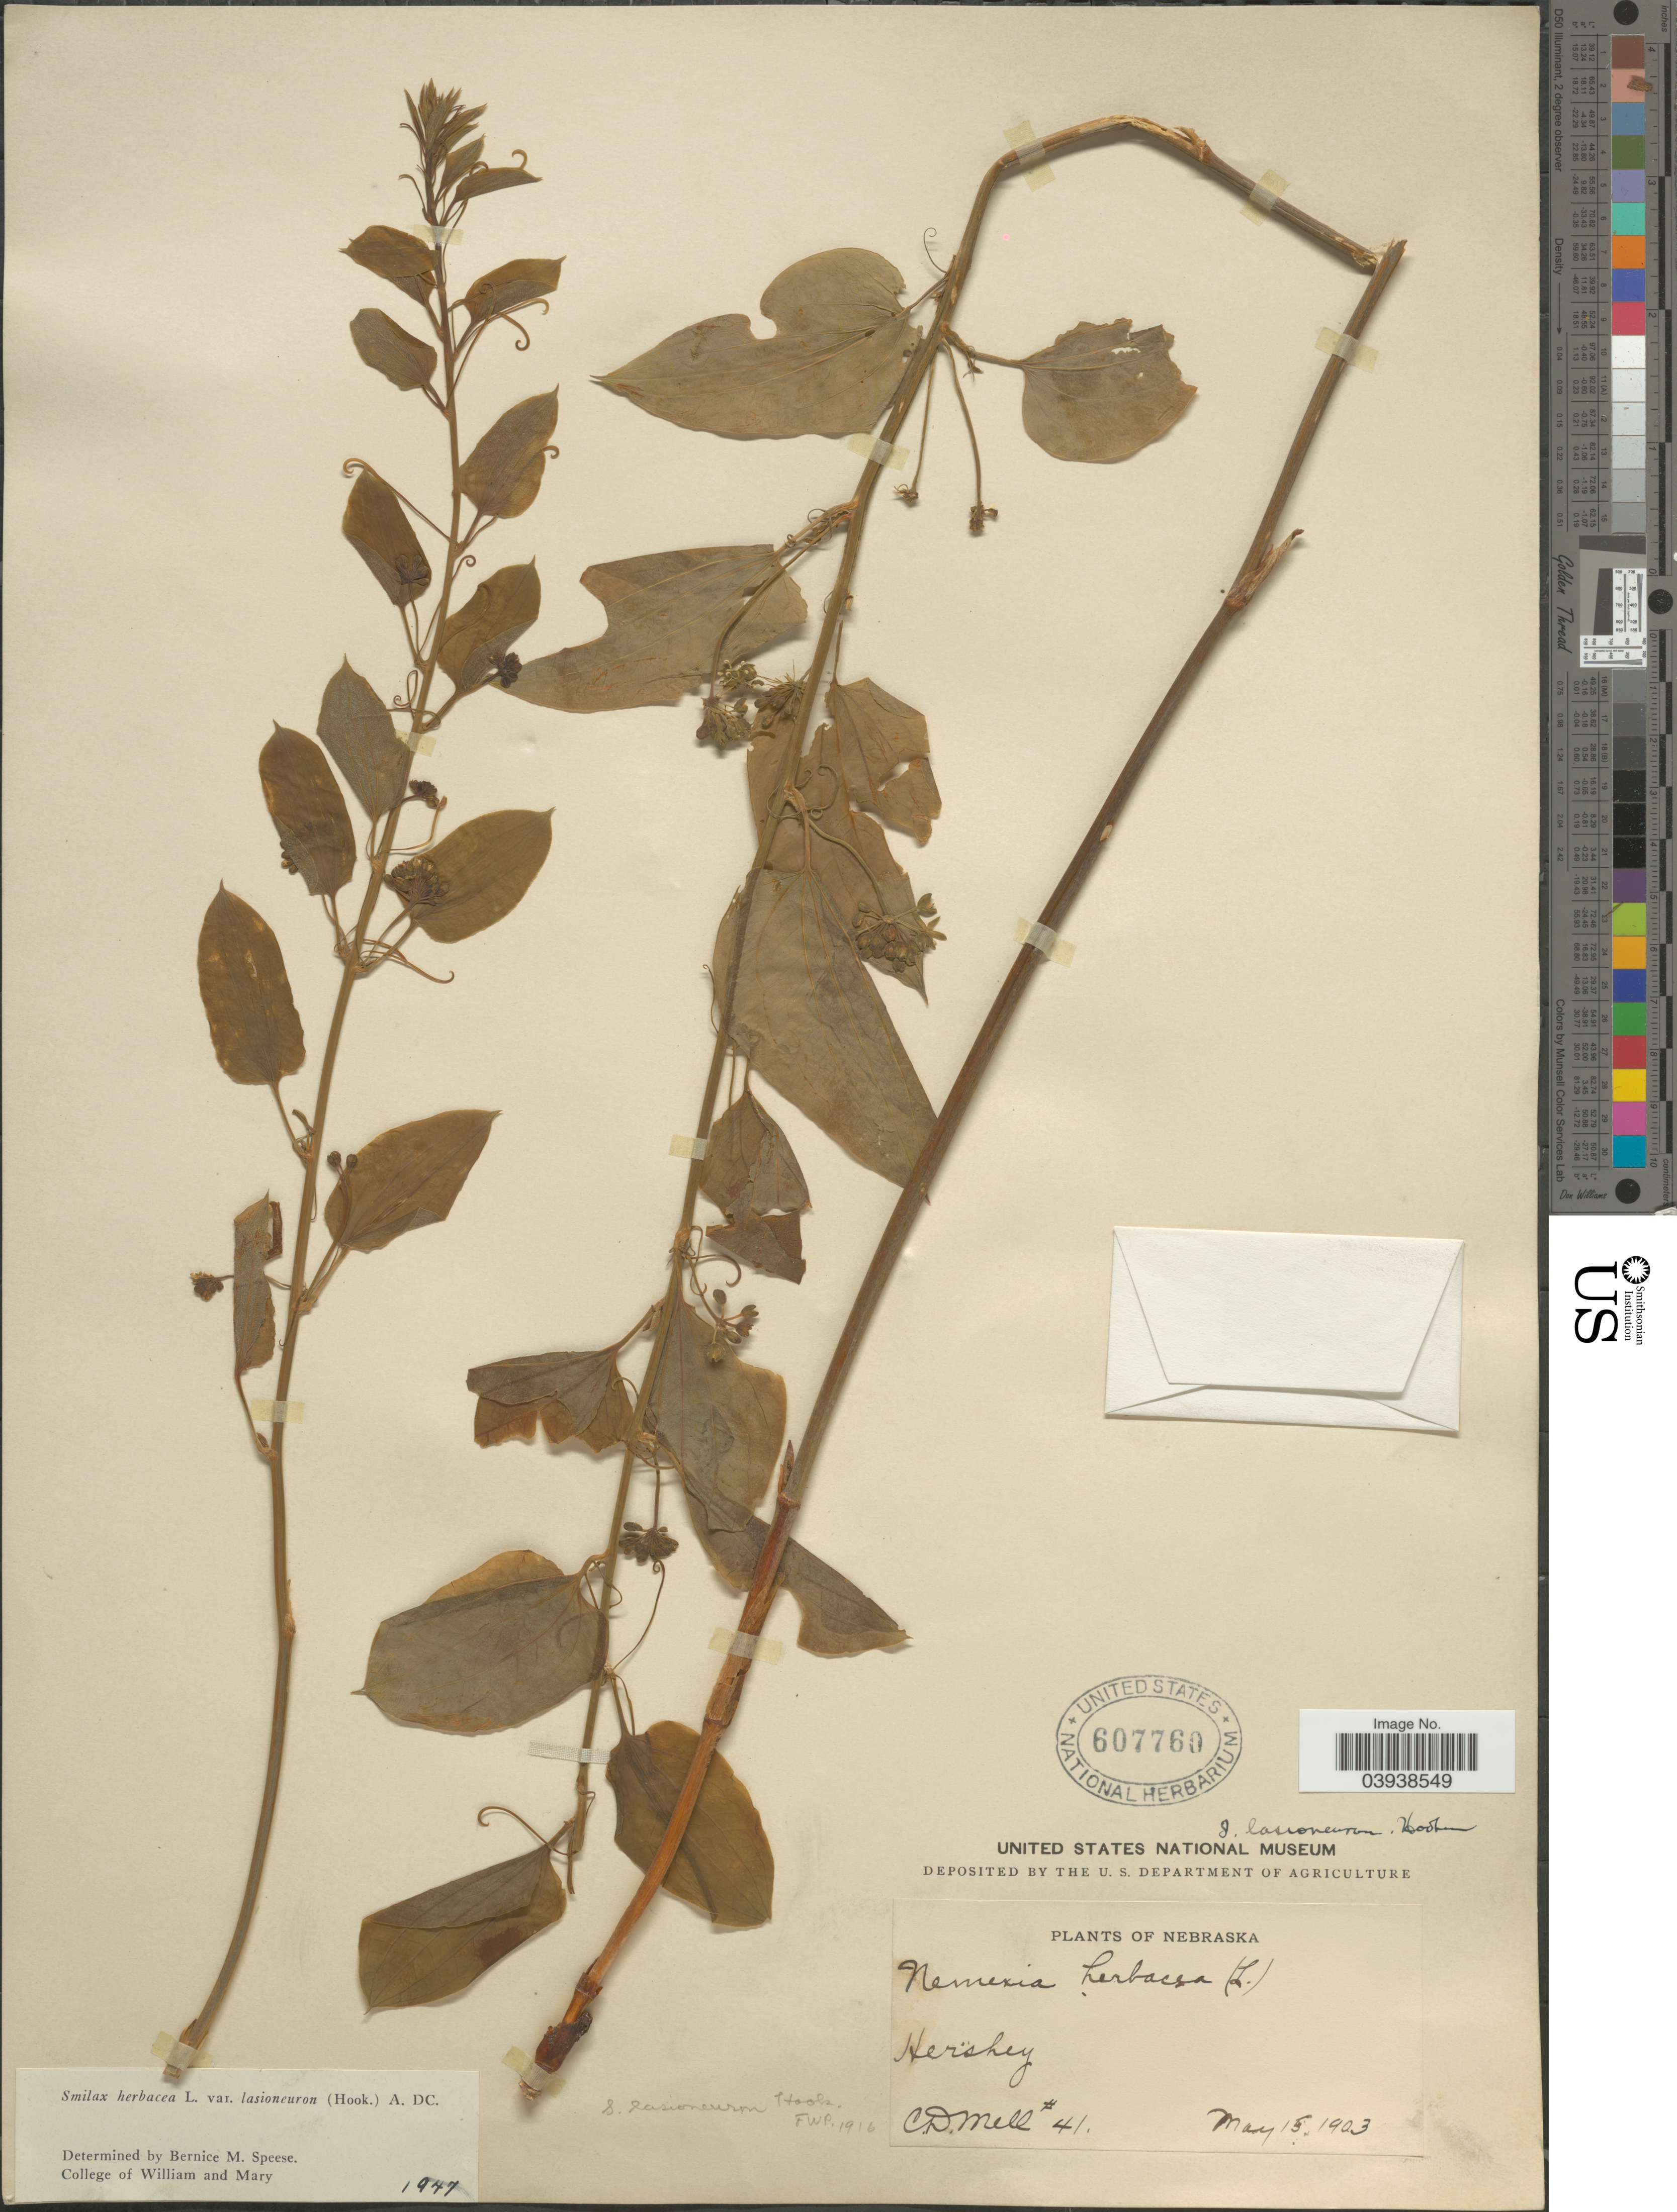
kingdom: Plantae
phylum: Tracheophyta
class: Liliopsida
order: Liliales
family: Smilacaceae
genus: Smilax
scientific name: Smilax herbacea var. lasioneuron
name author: (Hook.) A. DC.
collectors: C. D. Mell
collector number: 41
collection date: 1903-05-15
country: United States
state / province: Nebraska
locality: Hershey.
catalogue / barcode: US 607760